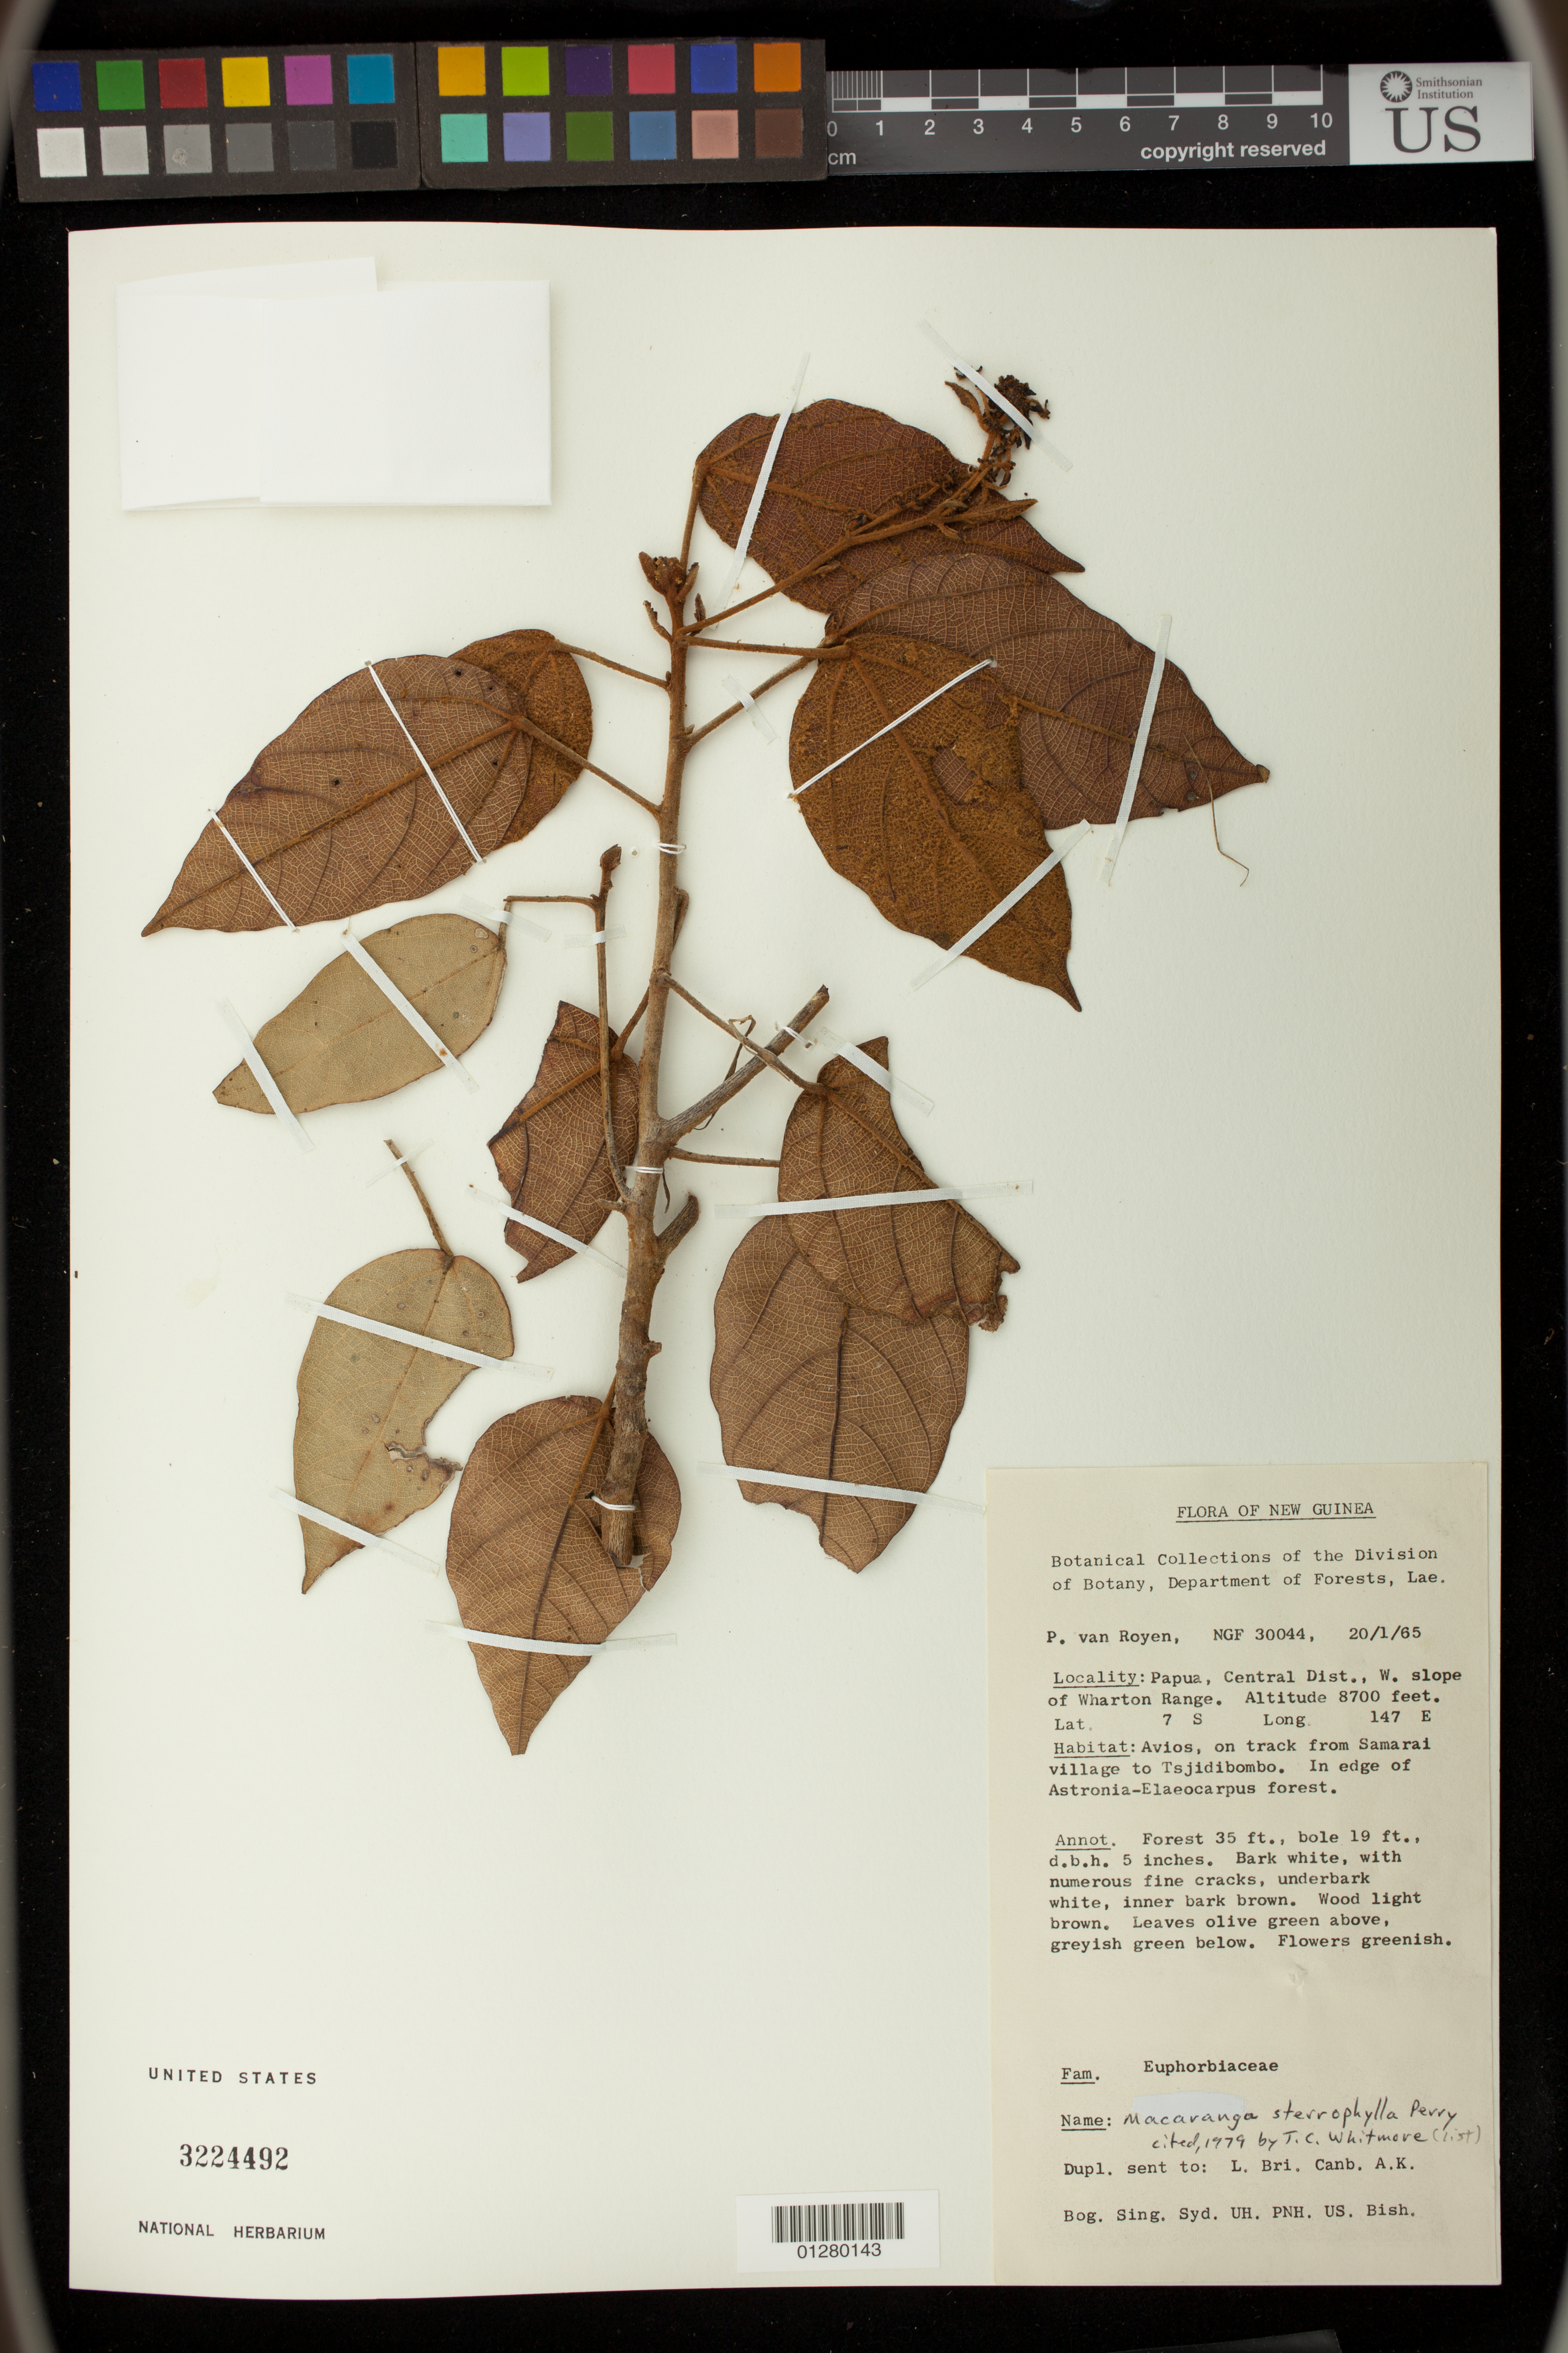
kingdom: Plantae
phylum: Tracheophyta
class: Magnoliopsida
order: Malpighiales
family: Euphorbiaceae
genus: Macaranga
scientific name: Macaranga sterrophylla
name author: L.M. Perry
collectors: P. van Royen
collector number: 30044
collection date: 1965-01-20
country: Papua New Guinea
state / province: Central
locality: W. slope of Wharton Range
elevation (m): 2652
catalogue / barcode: US 3224492